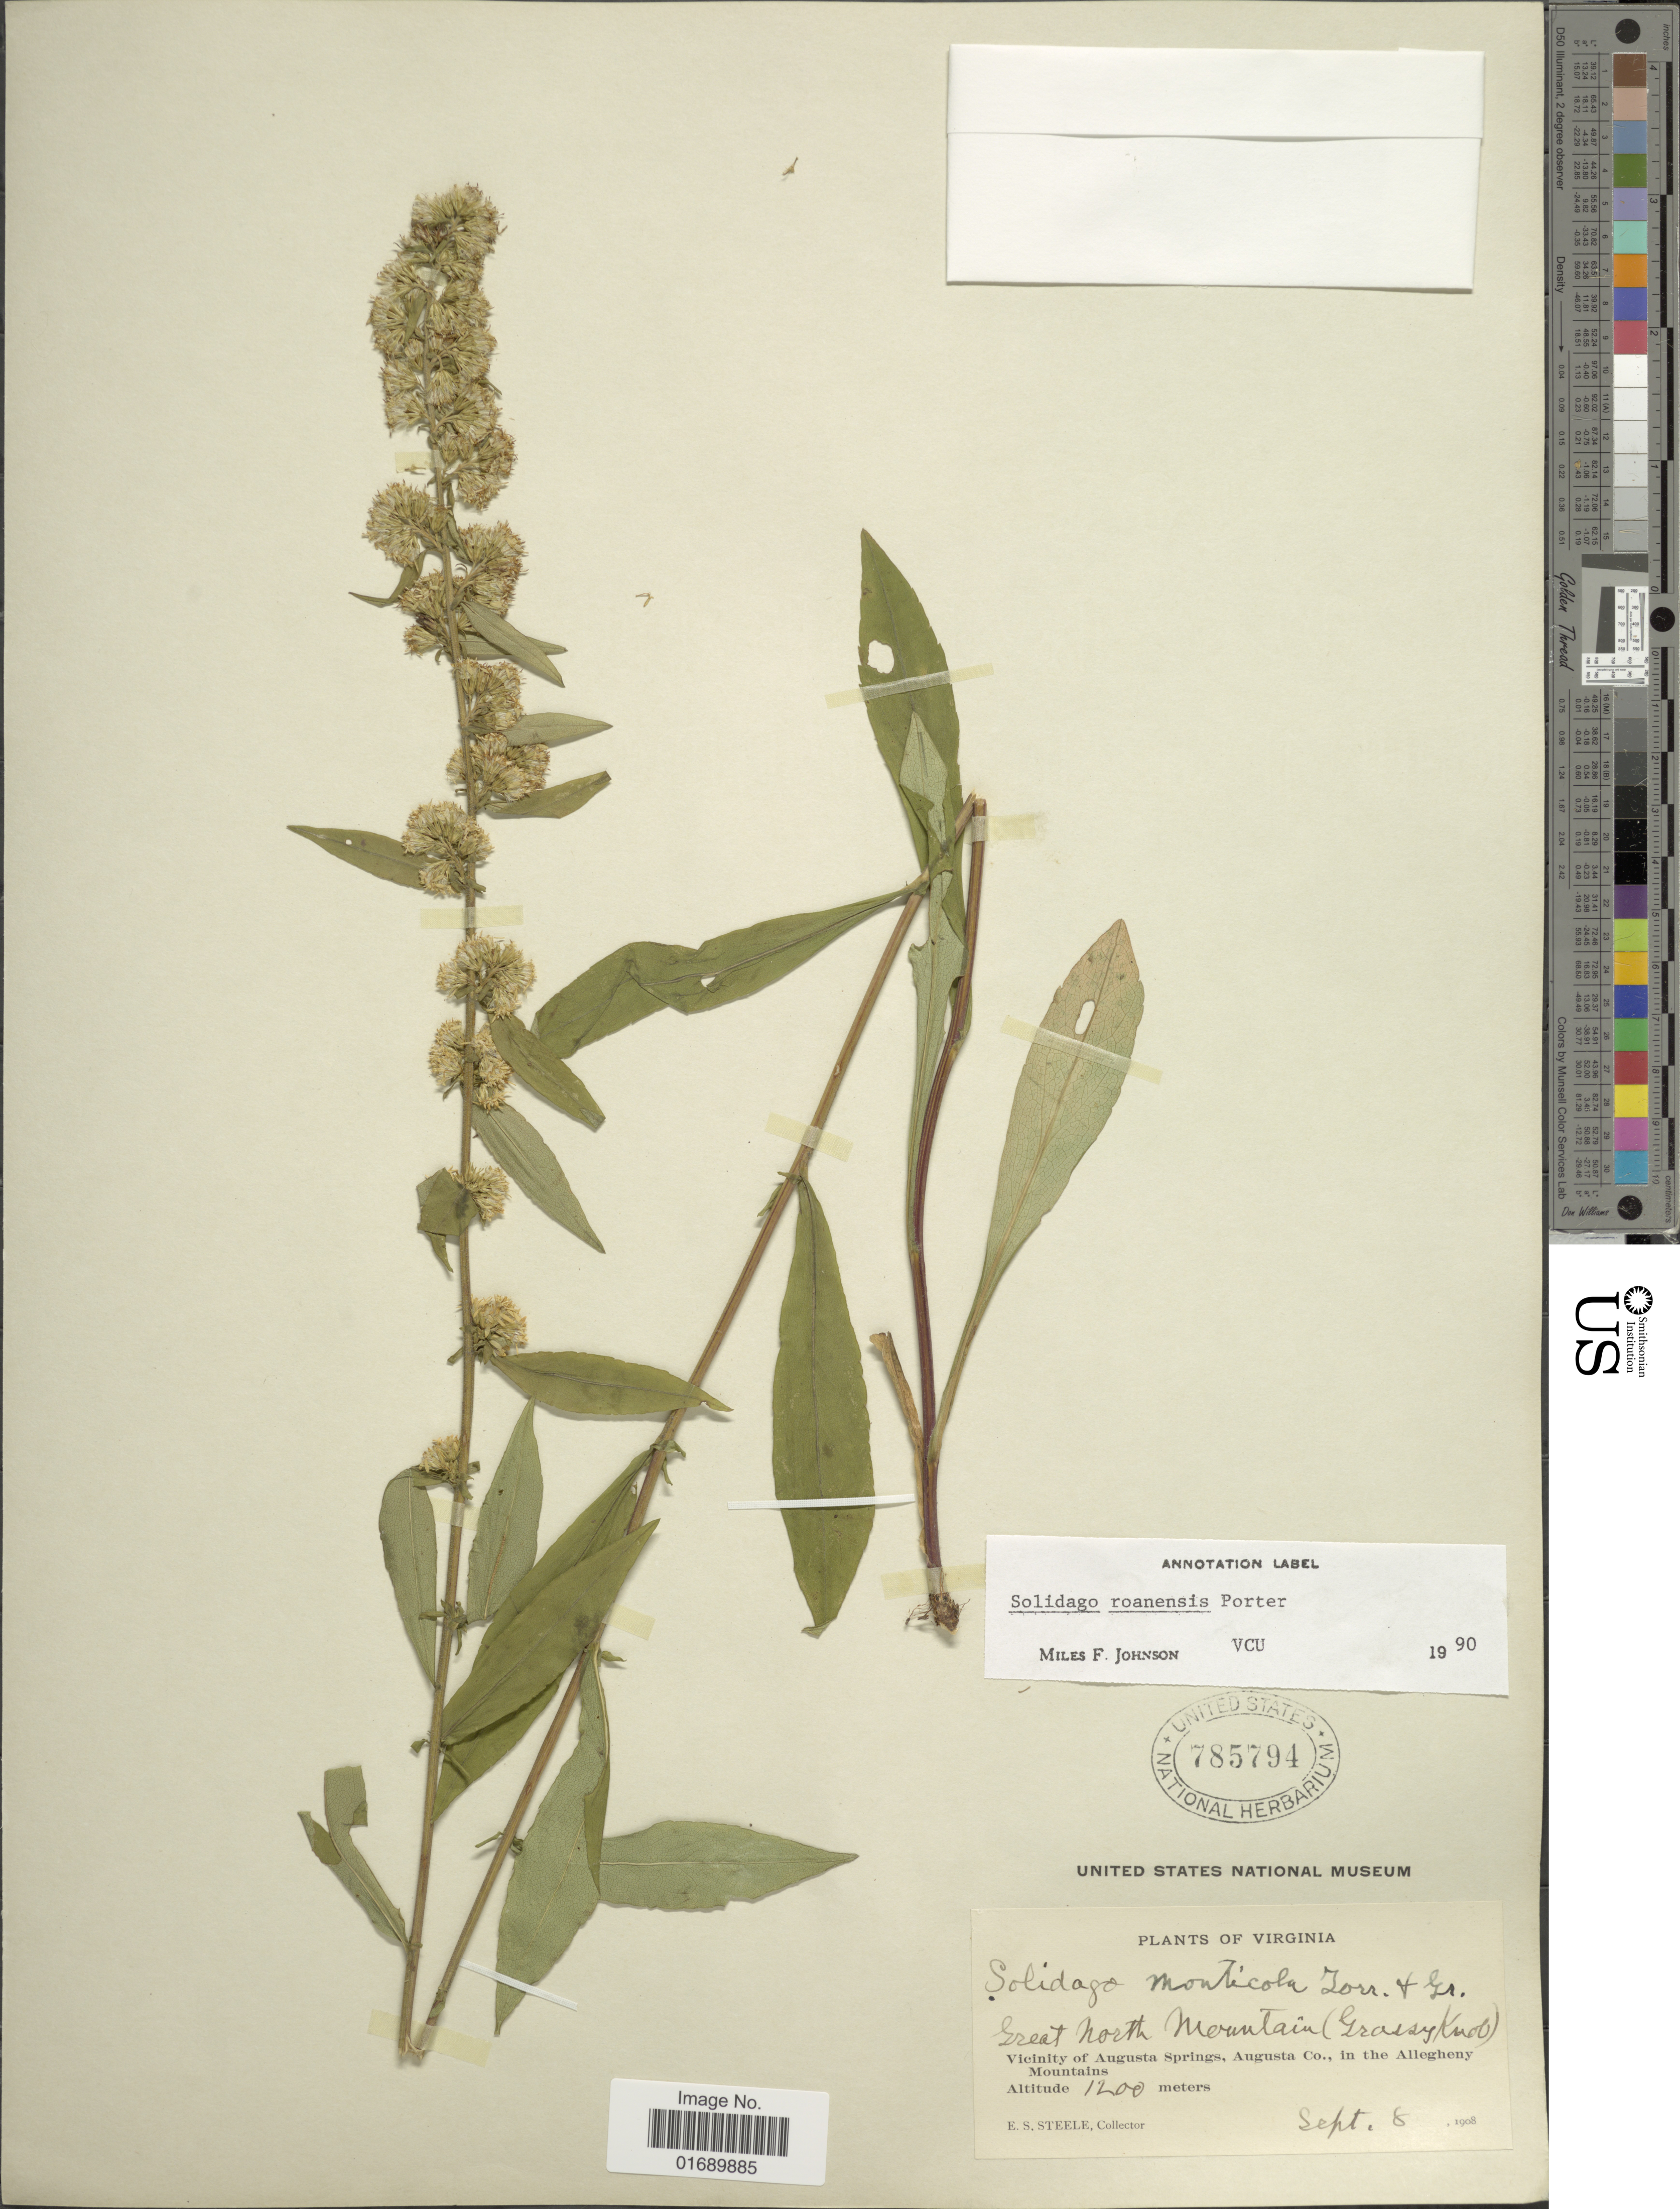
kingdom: Plantae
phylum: Tracheophyta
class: Magnoliopsida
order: Asterales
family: Asteraceae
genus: Solidago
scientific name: Solidago roanensis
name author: Porter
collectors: E. Steele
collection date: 1908-09-08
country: United States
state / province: Virginia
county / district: Augusta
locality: Great North Mountains (Grassy Knob) Vicinity of Augusta Springs, Augusta Co., in the Allegheny Mountains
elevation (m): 1200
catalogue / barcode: US 785794